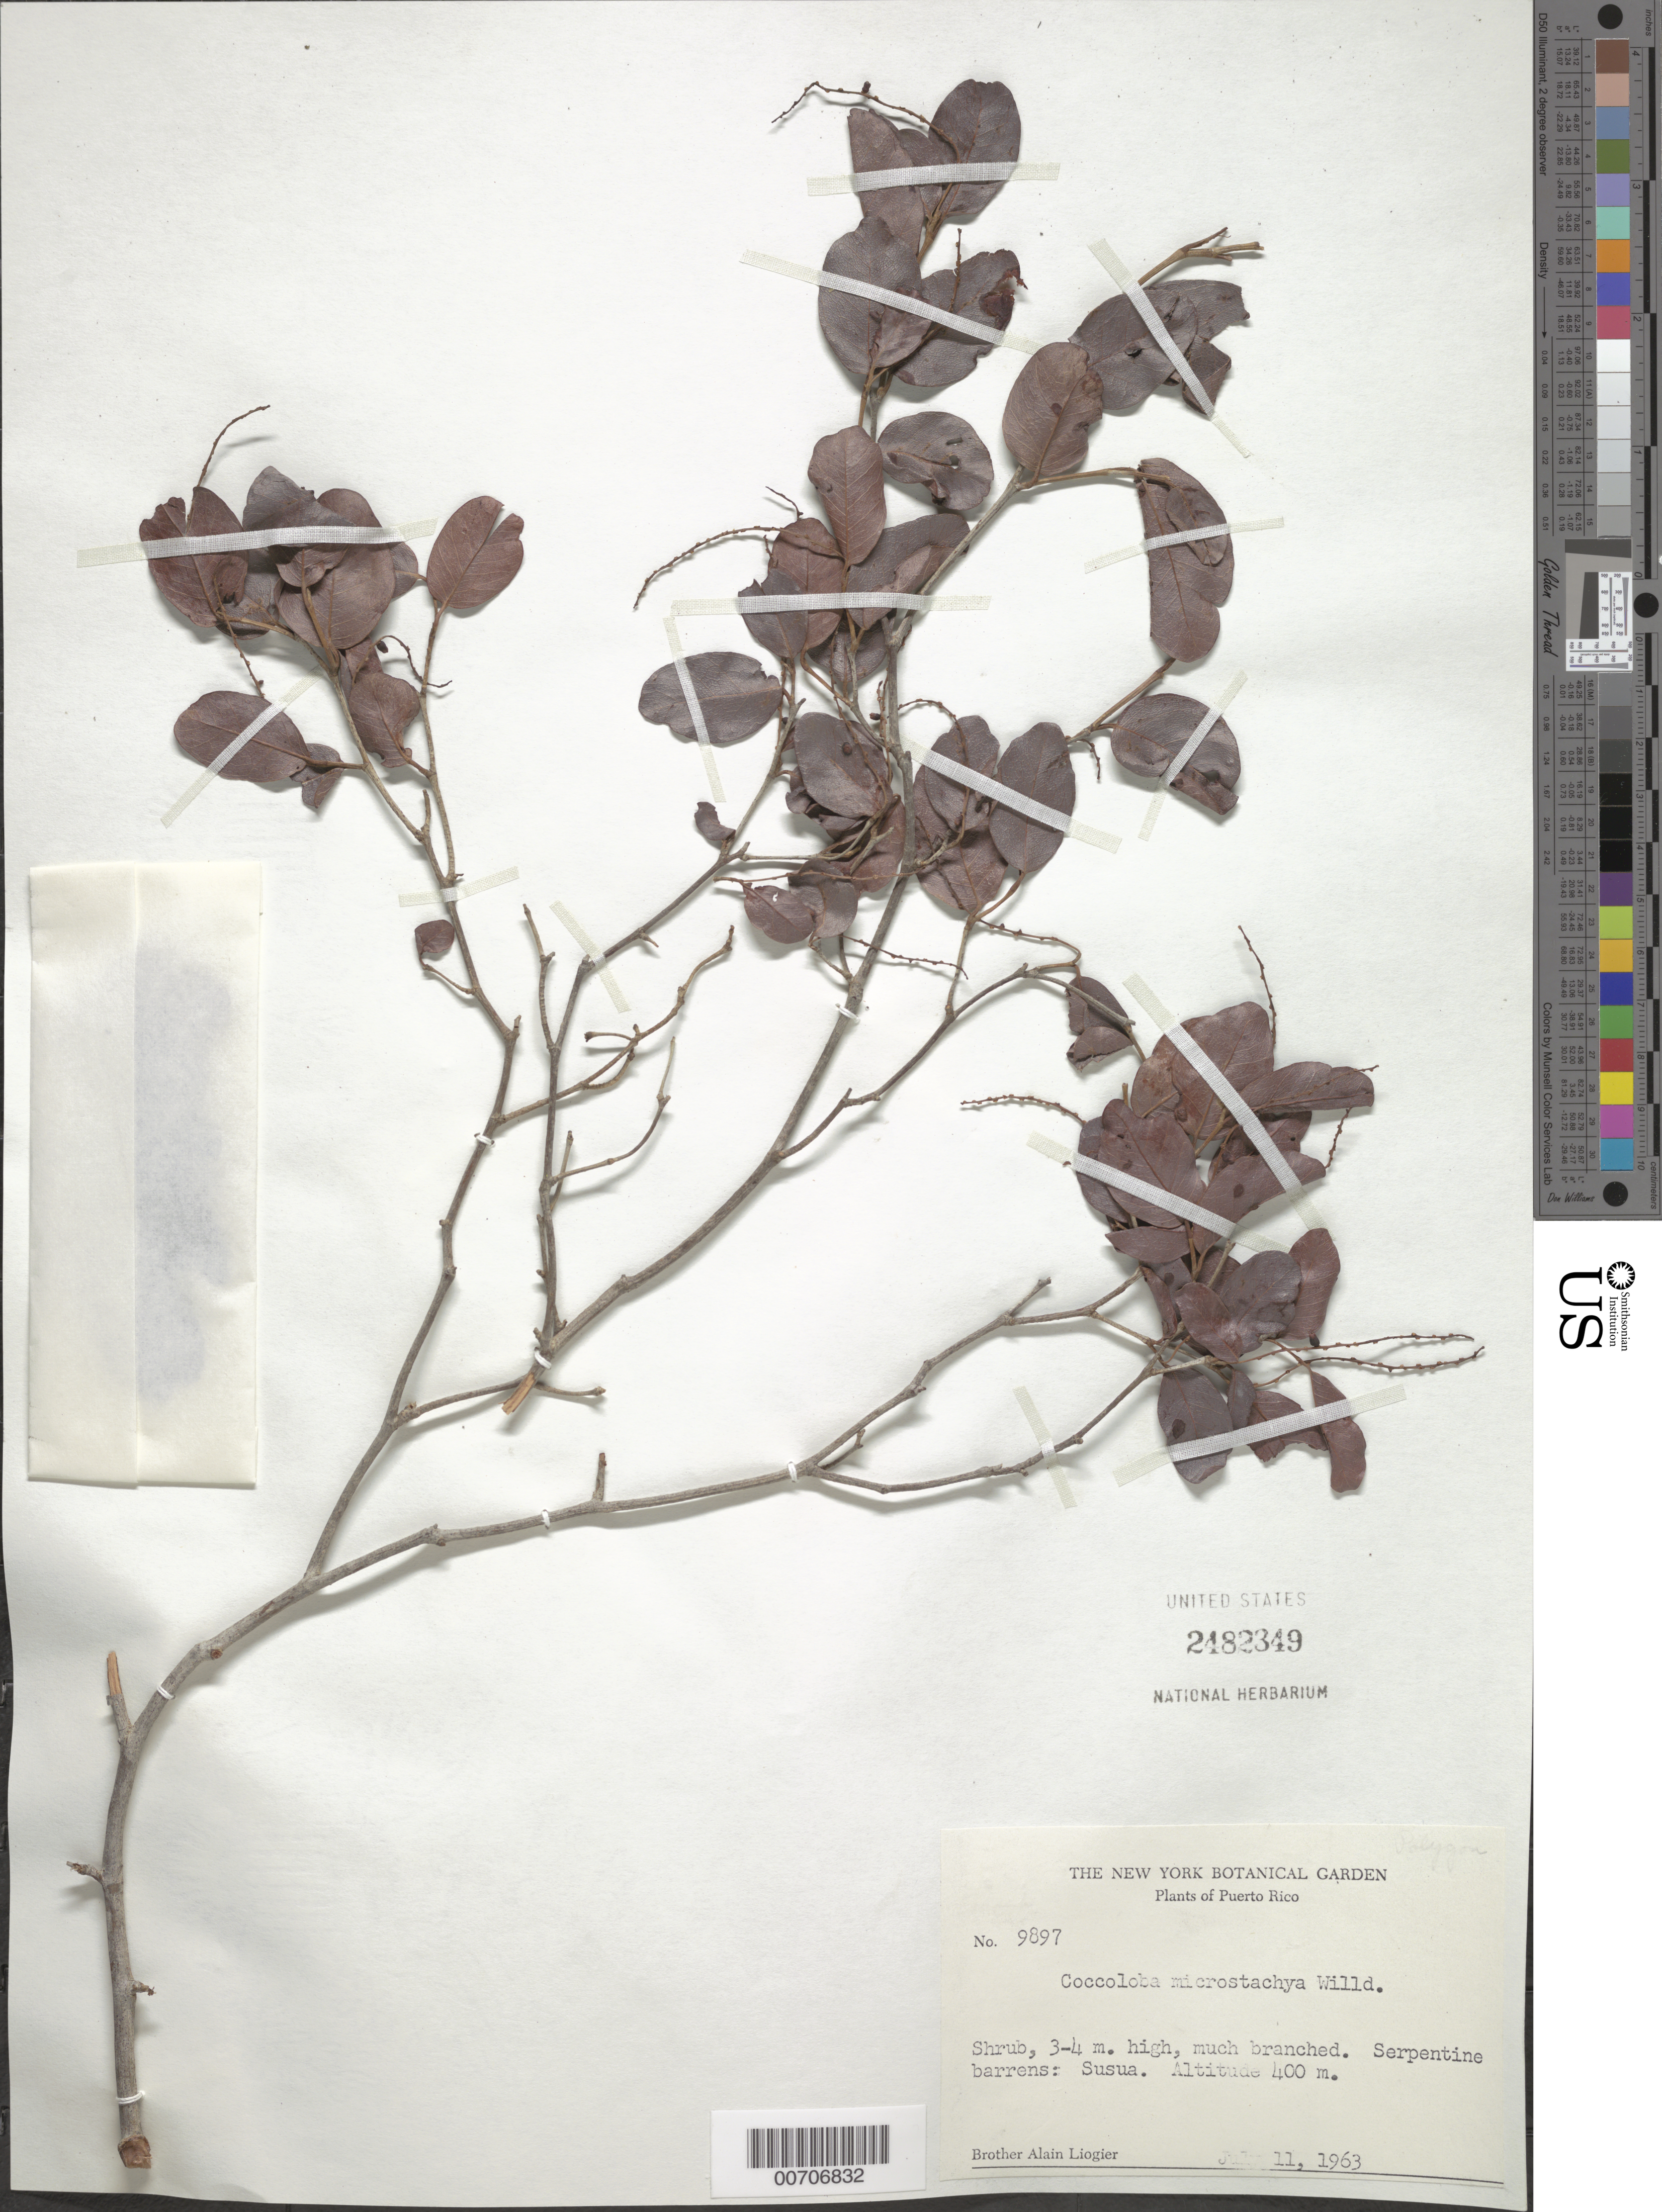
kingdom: Plantae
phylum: Tracheophyta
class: Magnoliopsida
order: Caryophyllales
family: Polygonaceae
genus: Coccoloba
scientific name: Coccoloba microstachya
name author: Willd.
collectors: A. H. Liogier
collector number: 9897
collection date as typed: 11 Jul 1963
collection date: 1963-07-11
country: Puerto Rico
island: Greater Antilles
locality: Susua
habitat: Serpentine barrens.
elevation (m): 400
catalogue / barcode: US 2482349